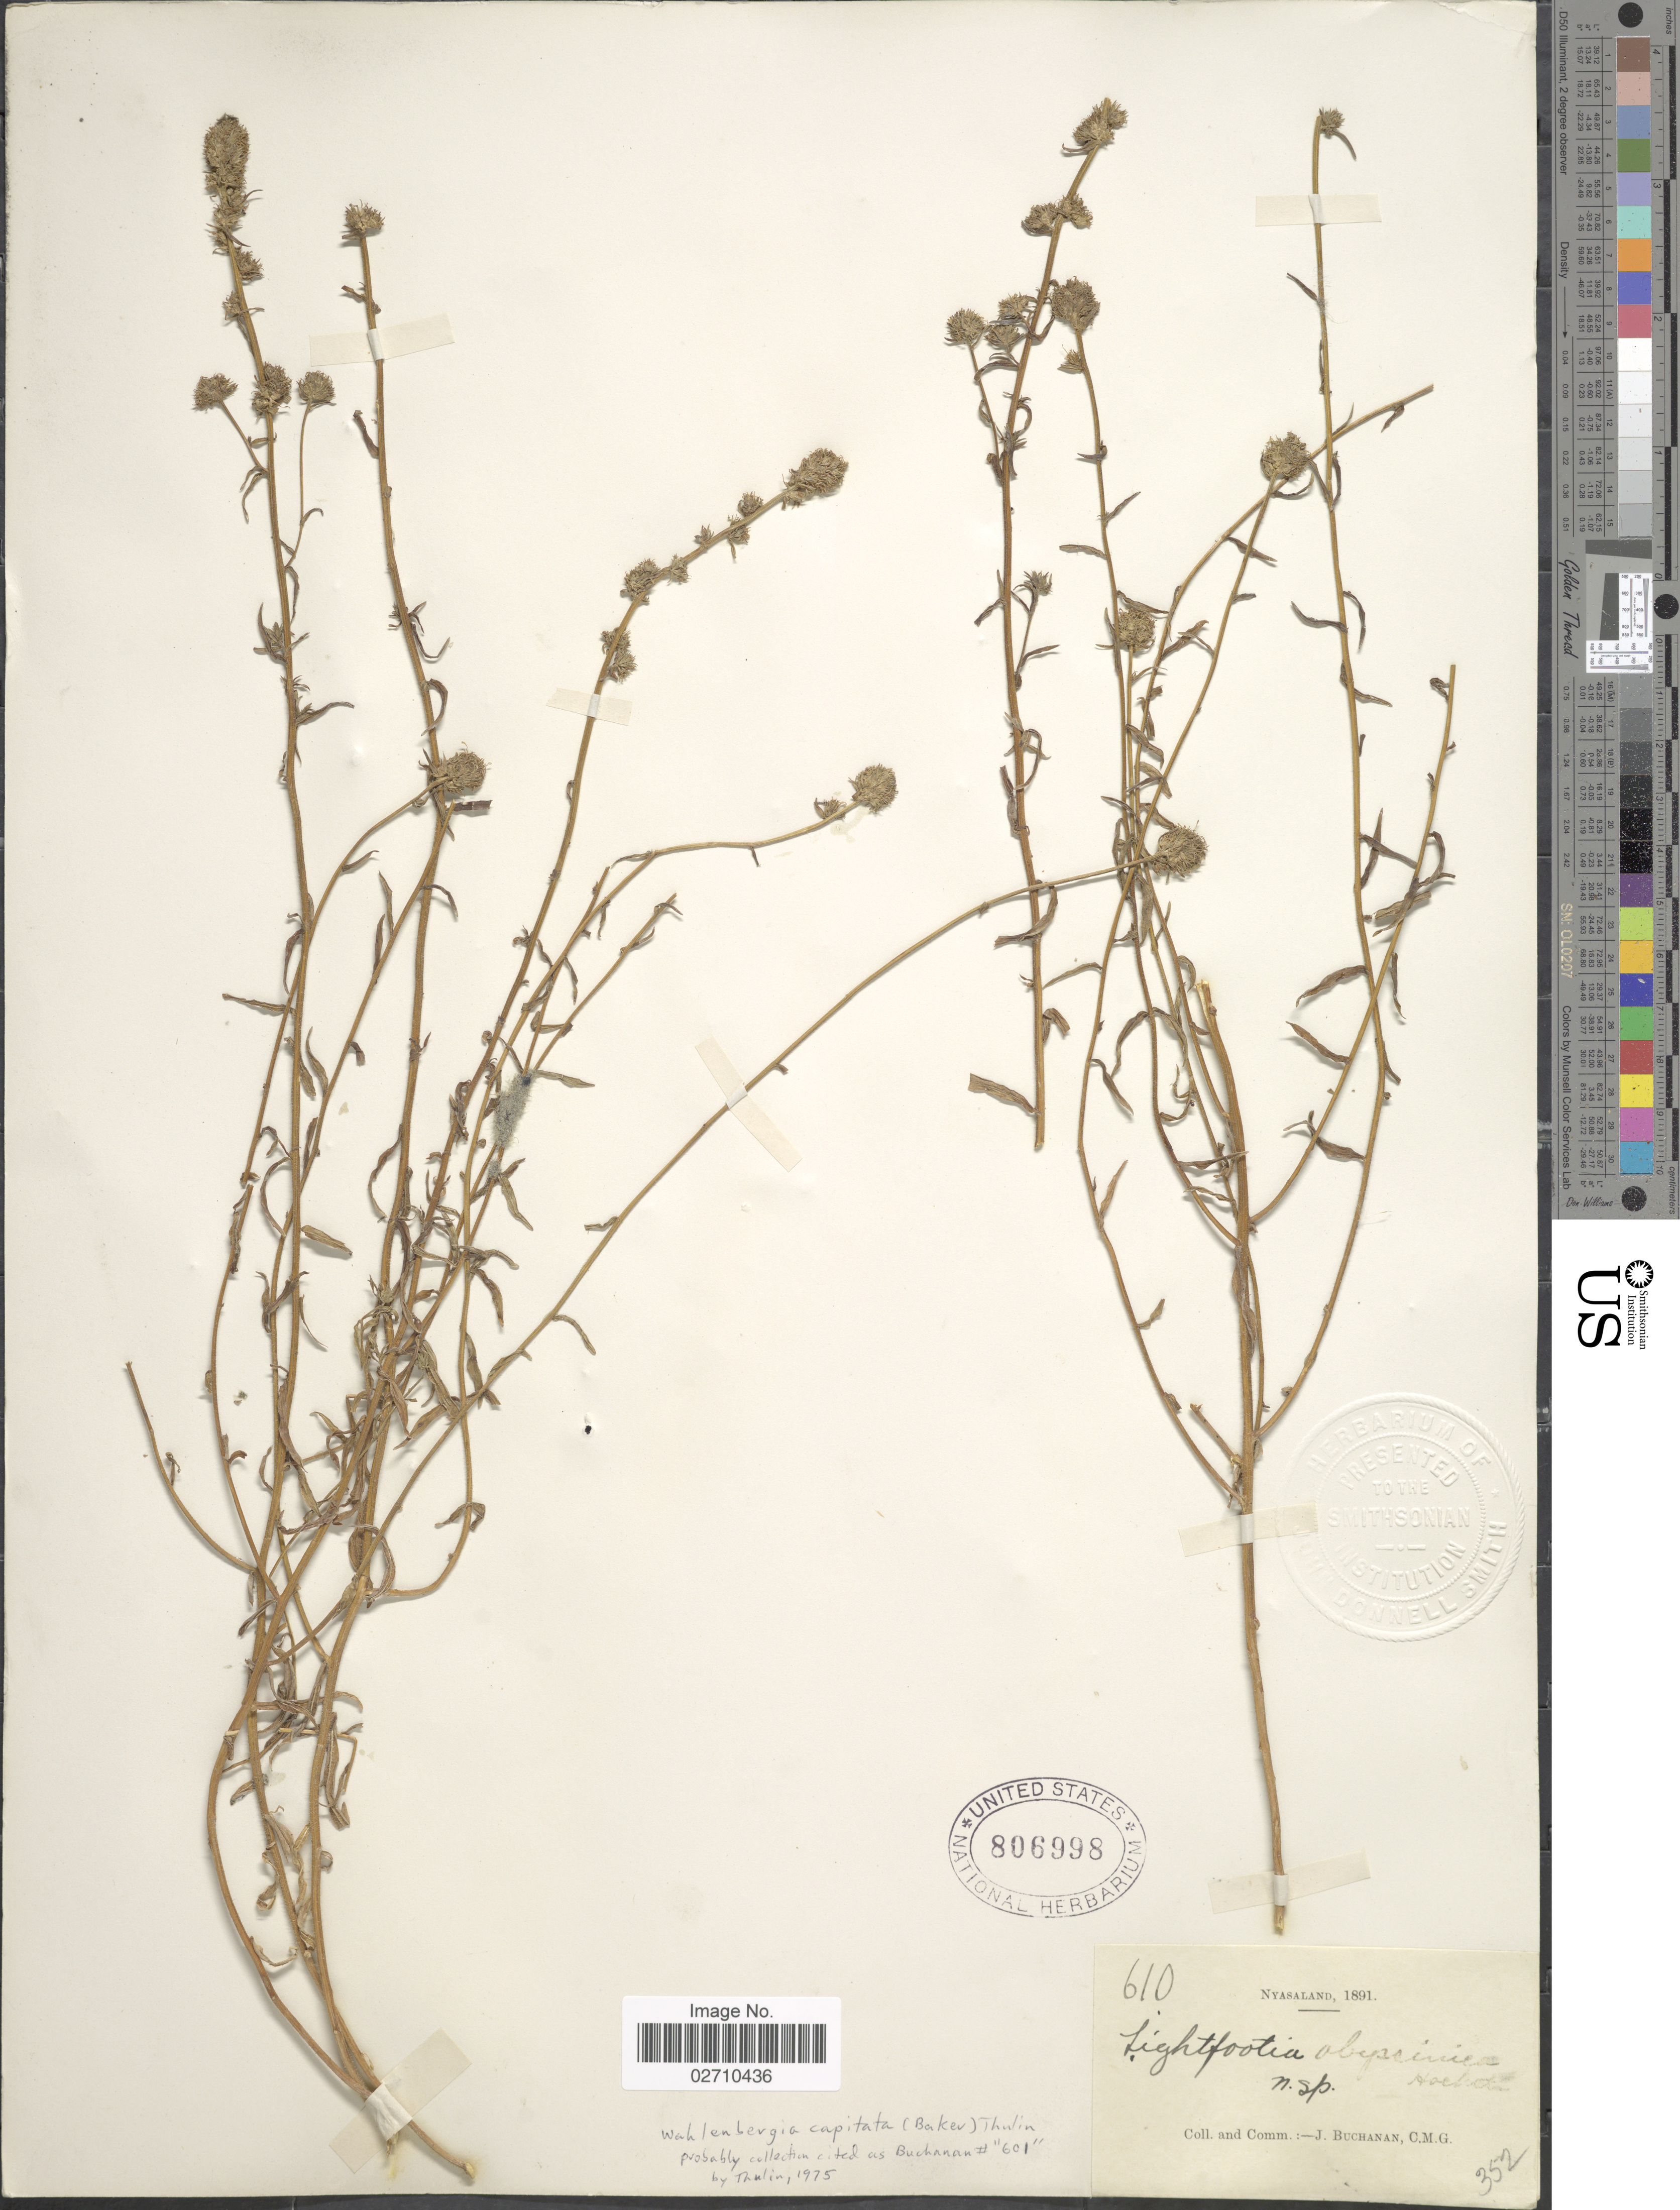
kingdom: Plantae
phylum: Tracheophyta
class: Magnoliopsida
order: Asterales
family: Campanulaceae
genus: Wahlenbergia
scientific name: Wahlenbergia capitata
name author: (Baker) Thulin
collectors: J. Buchanan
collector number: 610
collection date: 1891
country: Malawi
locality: Nyasaland.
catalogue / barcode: US 806998